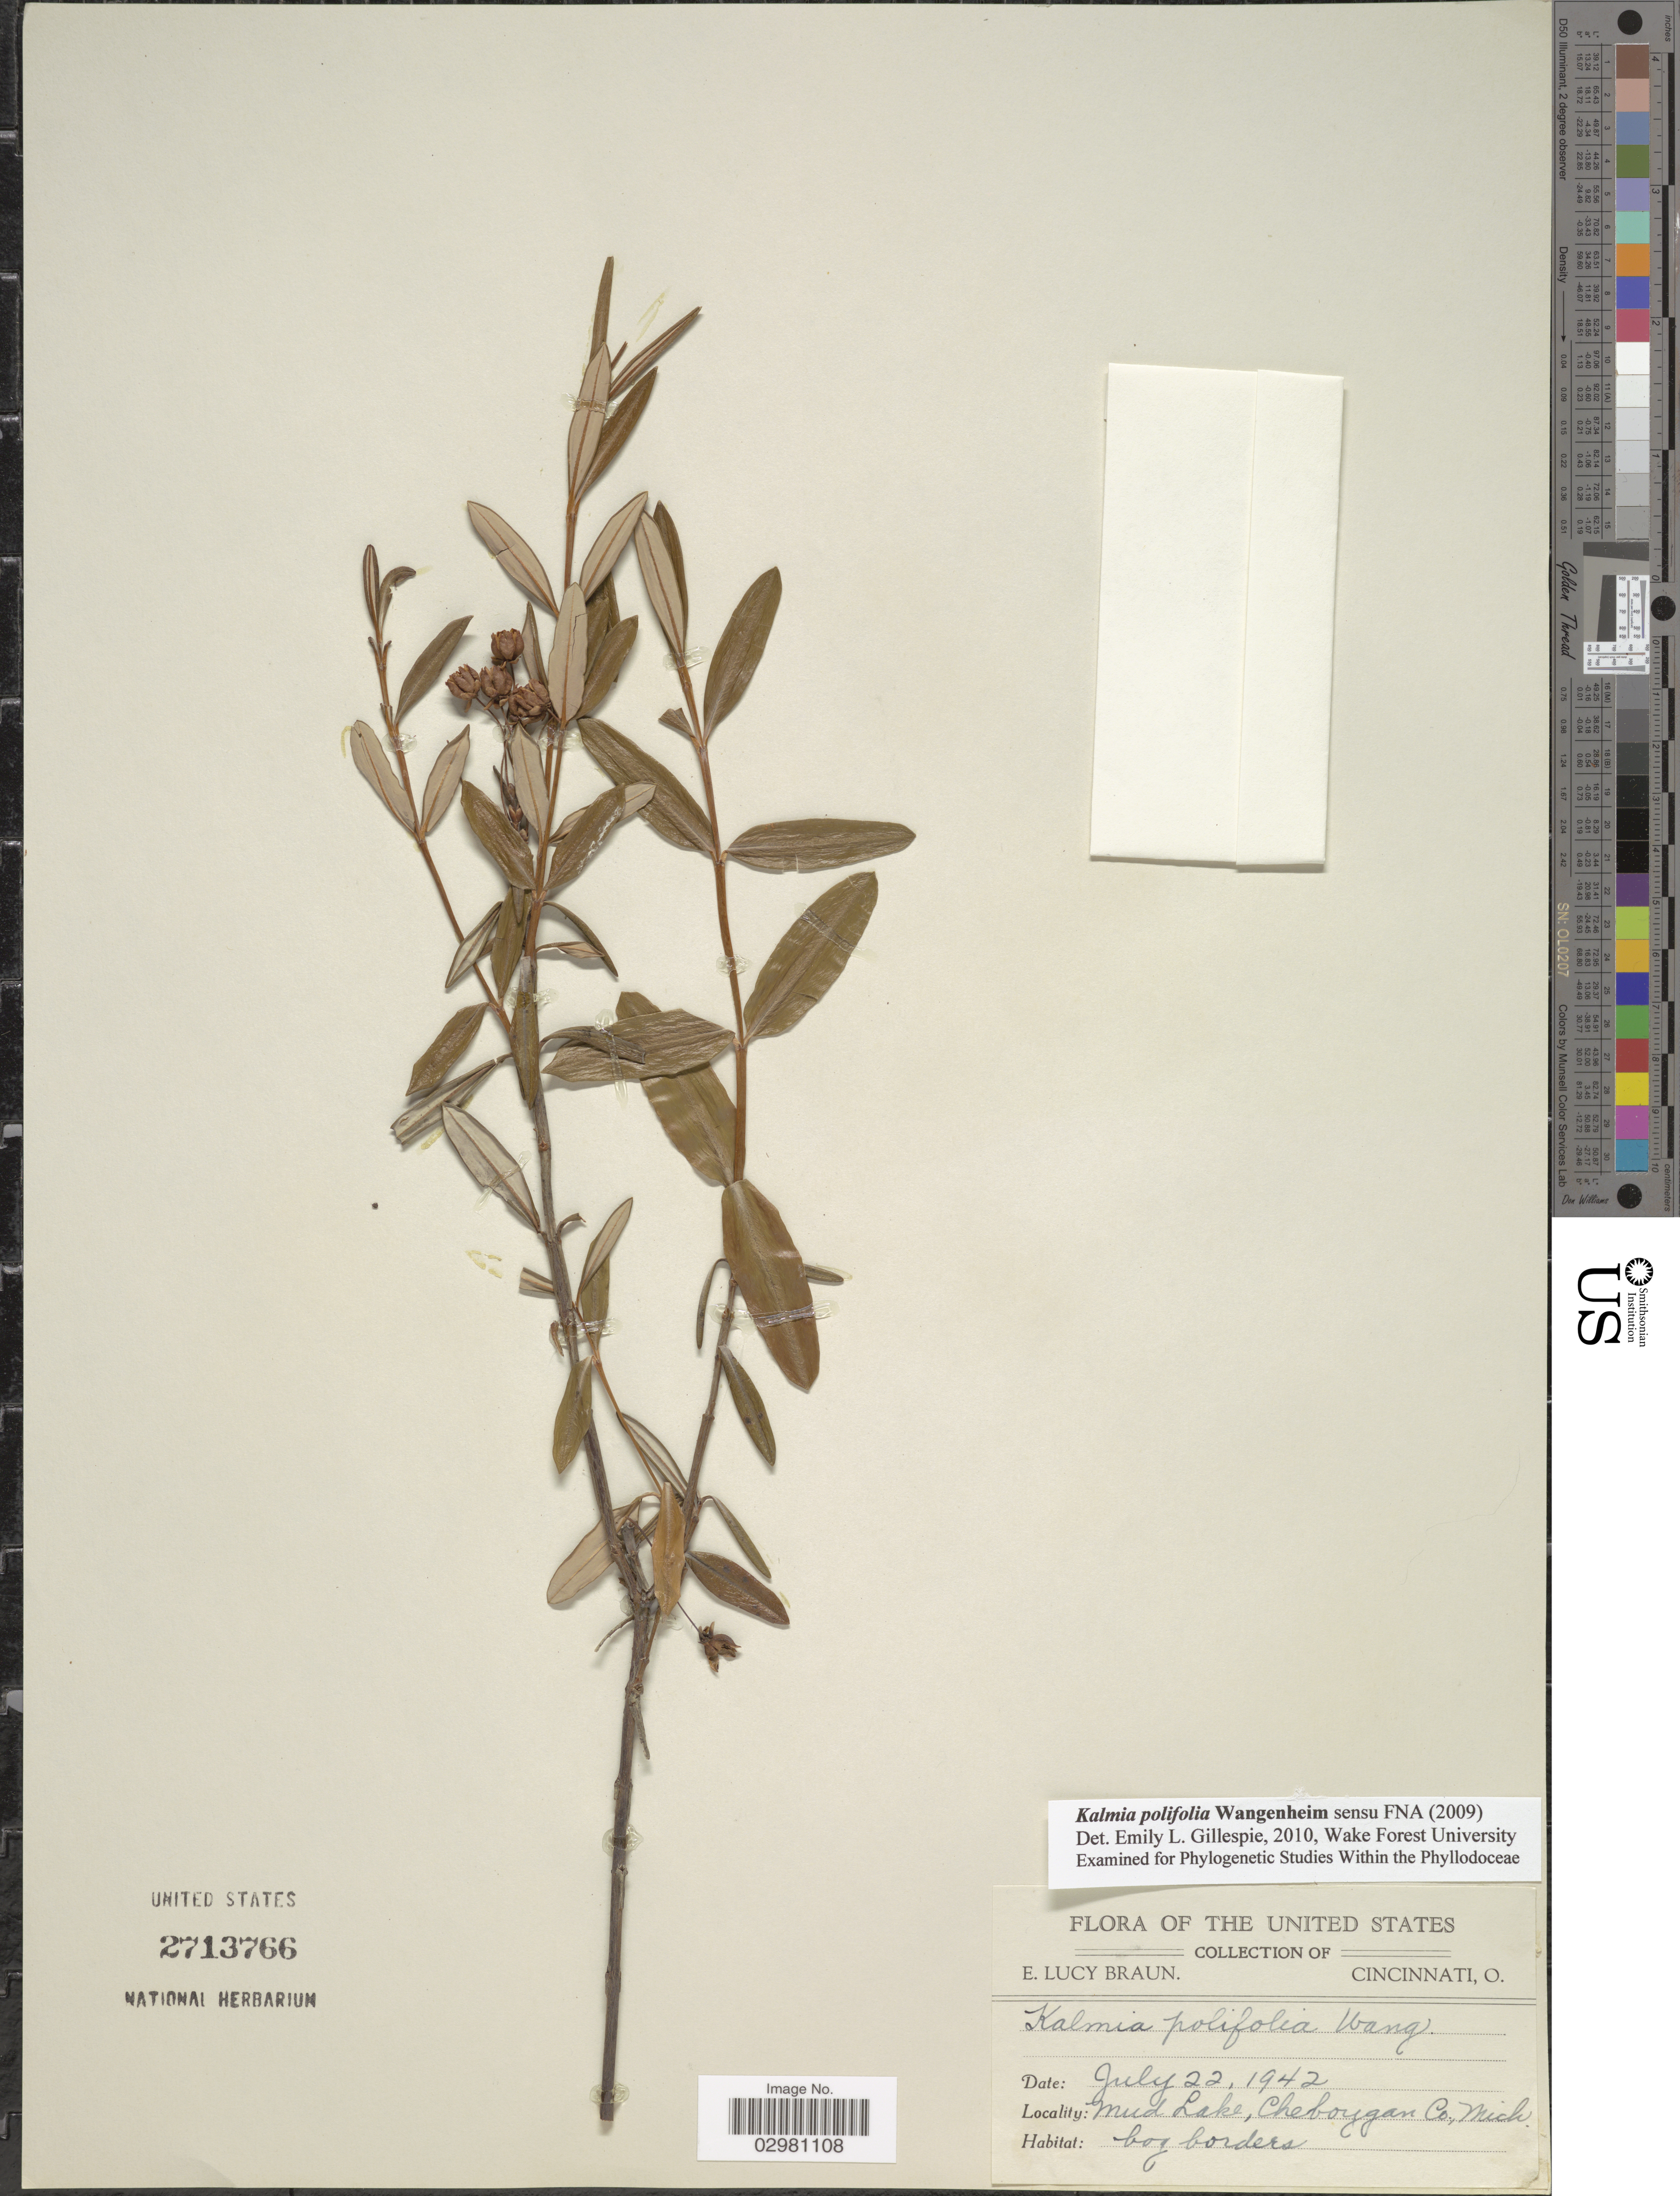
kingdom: Plantae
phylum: Tracheophyta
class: Magnoliopsida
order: Ericales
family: Ericaceae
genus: Kalmia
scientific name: Kalmia polifolia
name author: Wangenh.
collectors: E. L. Braun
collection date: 1942-07-22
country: United States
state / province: Michigan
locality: Mud Lake, Cheboygan Co., Mich.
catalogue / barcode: US 2713766